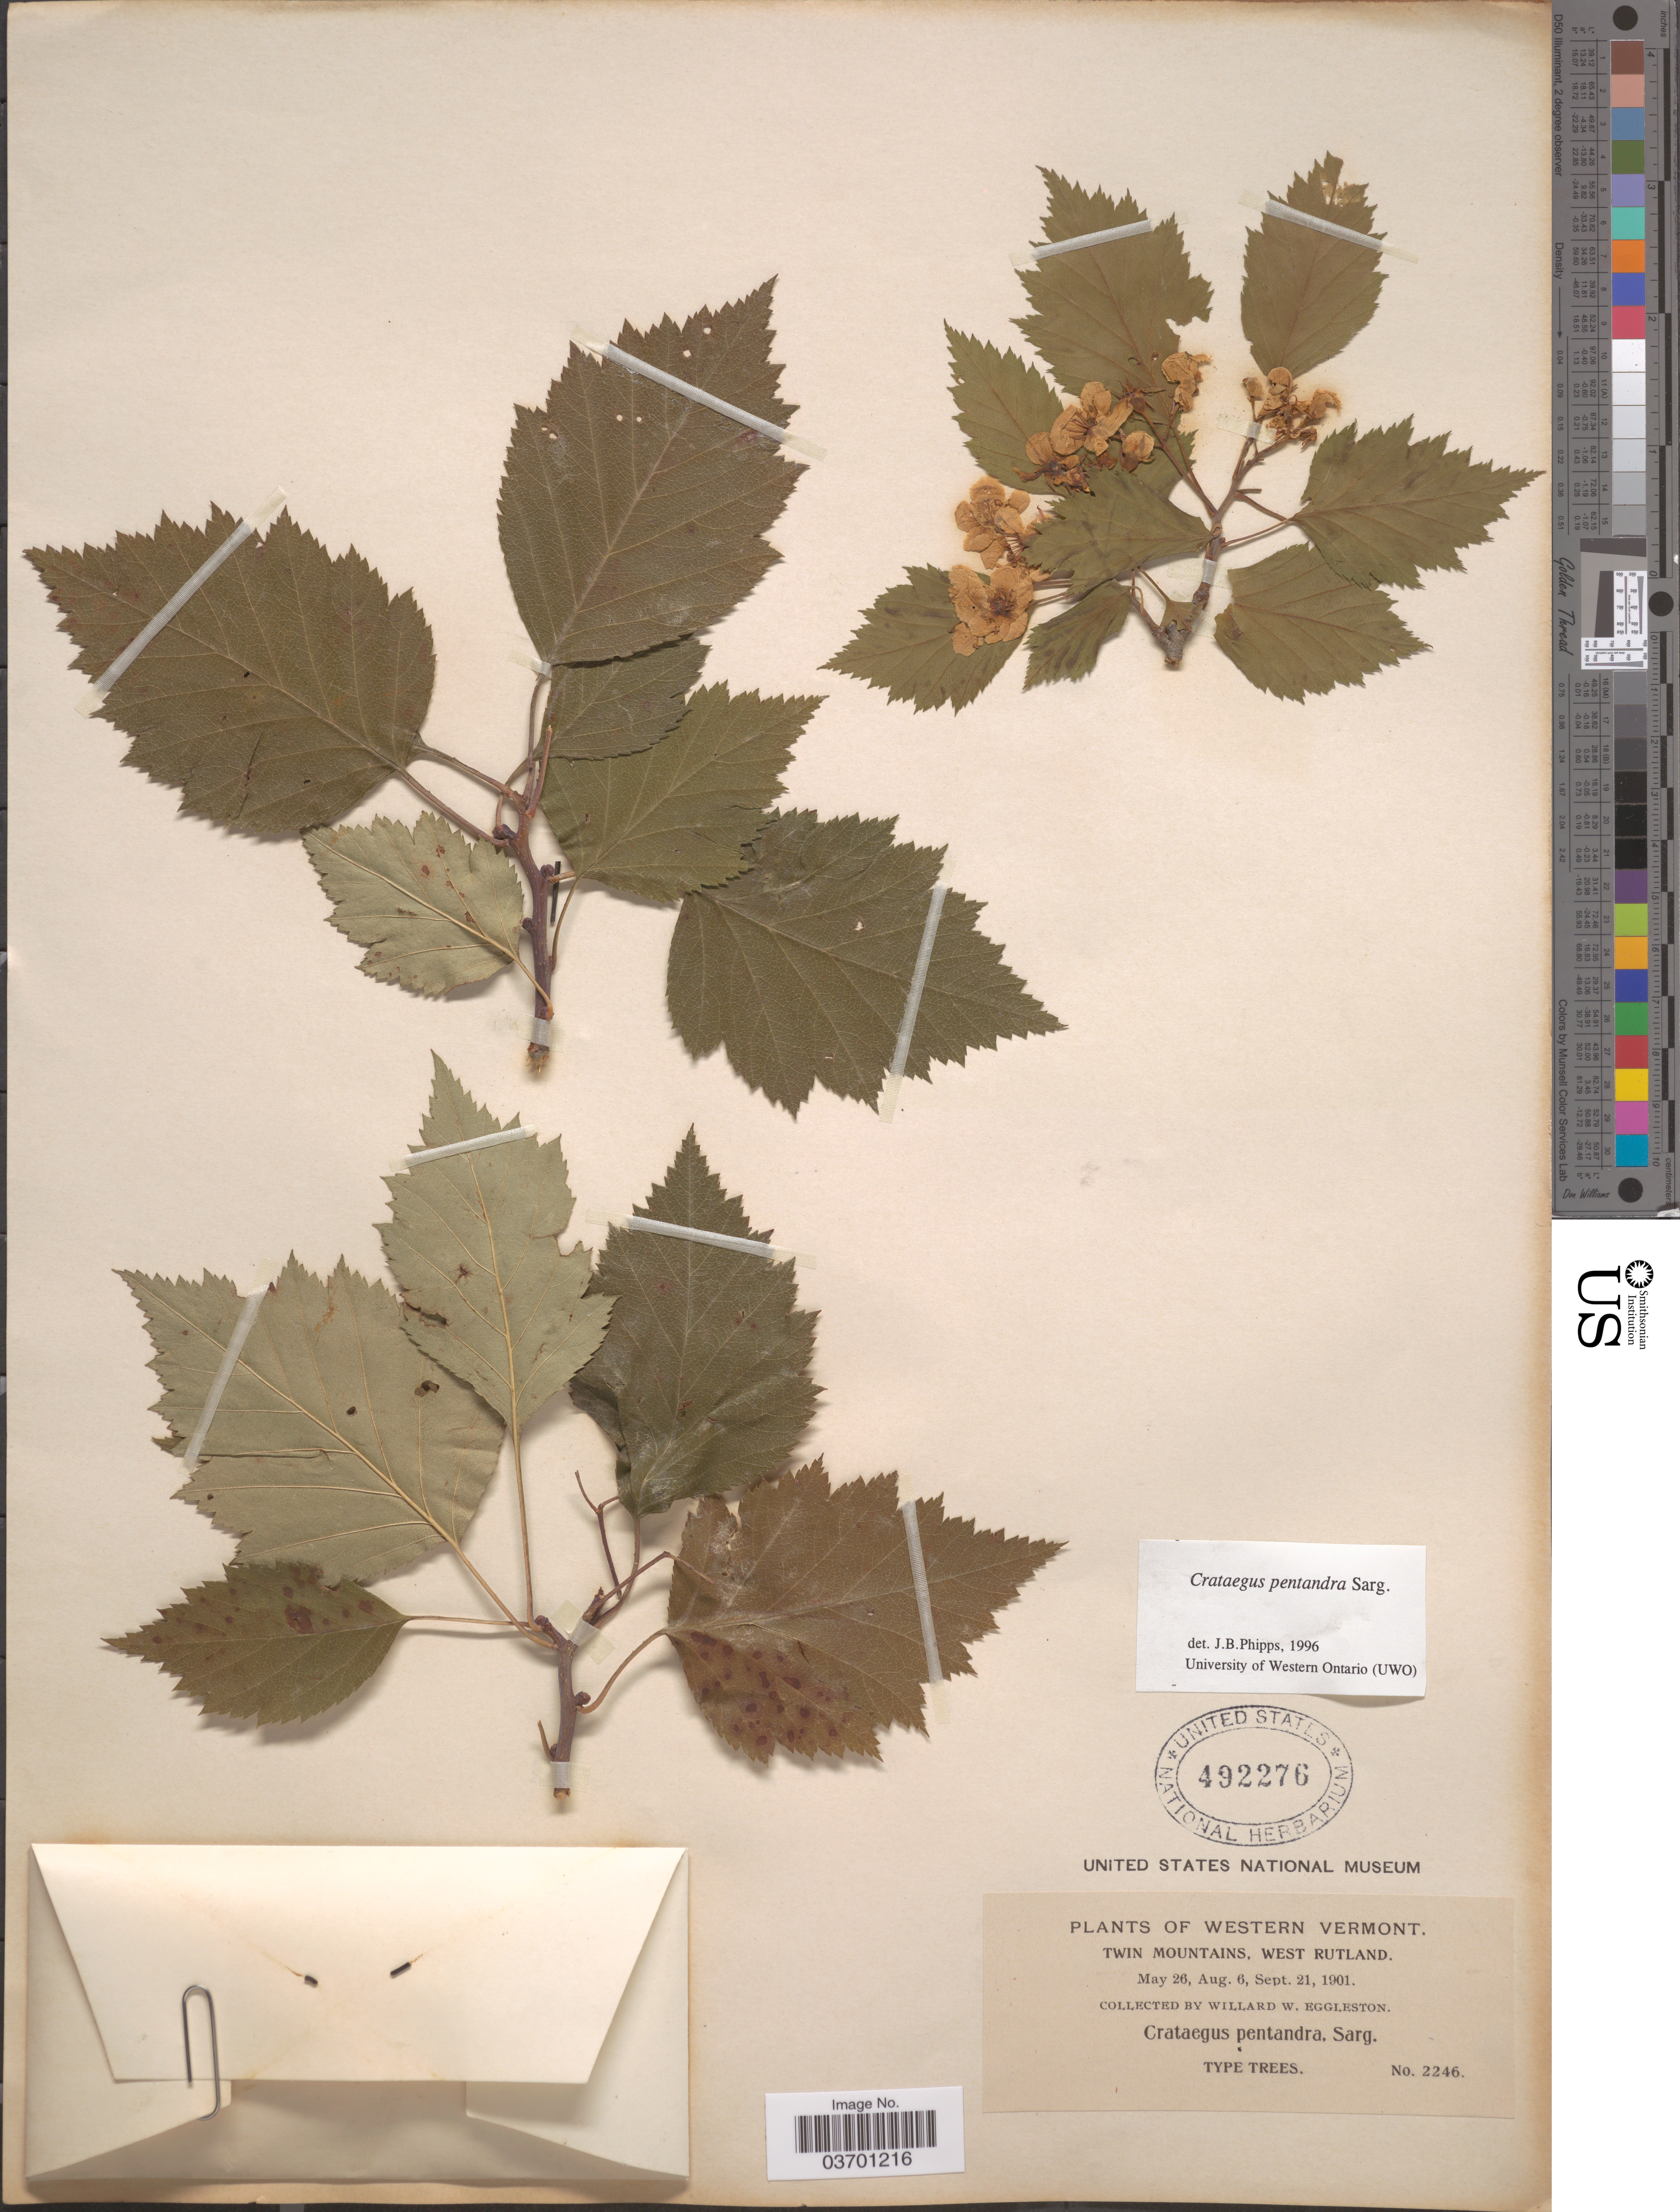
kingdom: Plantae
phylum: Tracheophyta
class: Magnoliopsida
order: Rosales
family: Rosaceae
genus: Crataegus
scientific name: Crataegus pentandra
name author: Sarg.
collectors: W. W. Eggleston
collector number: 2246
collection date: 1901-05-26/1901-09-21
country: United States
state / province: Vermont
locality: Western Vermont. Twin Mountains, West Rutland.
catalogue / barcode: US 492276